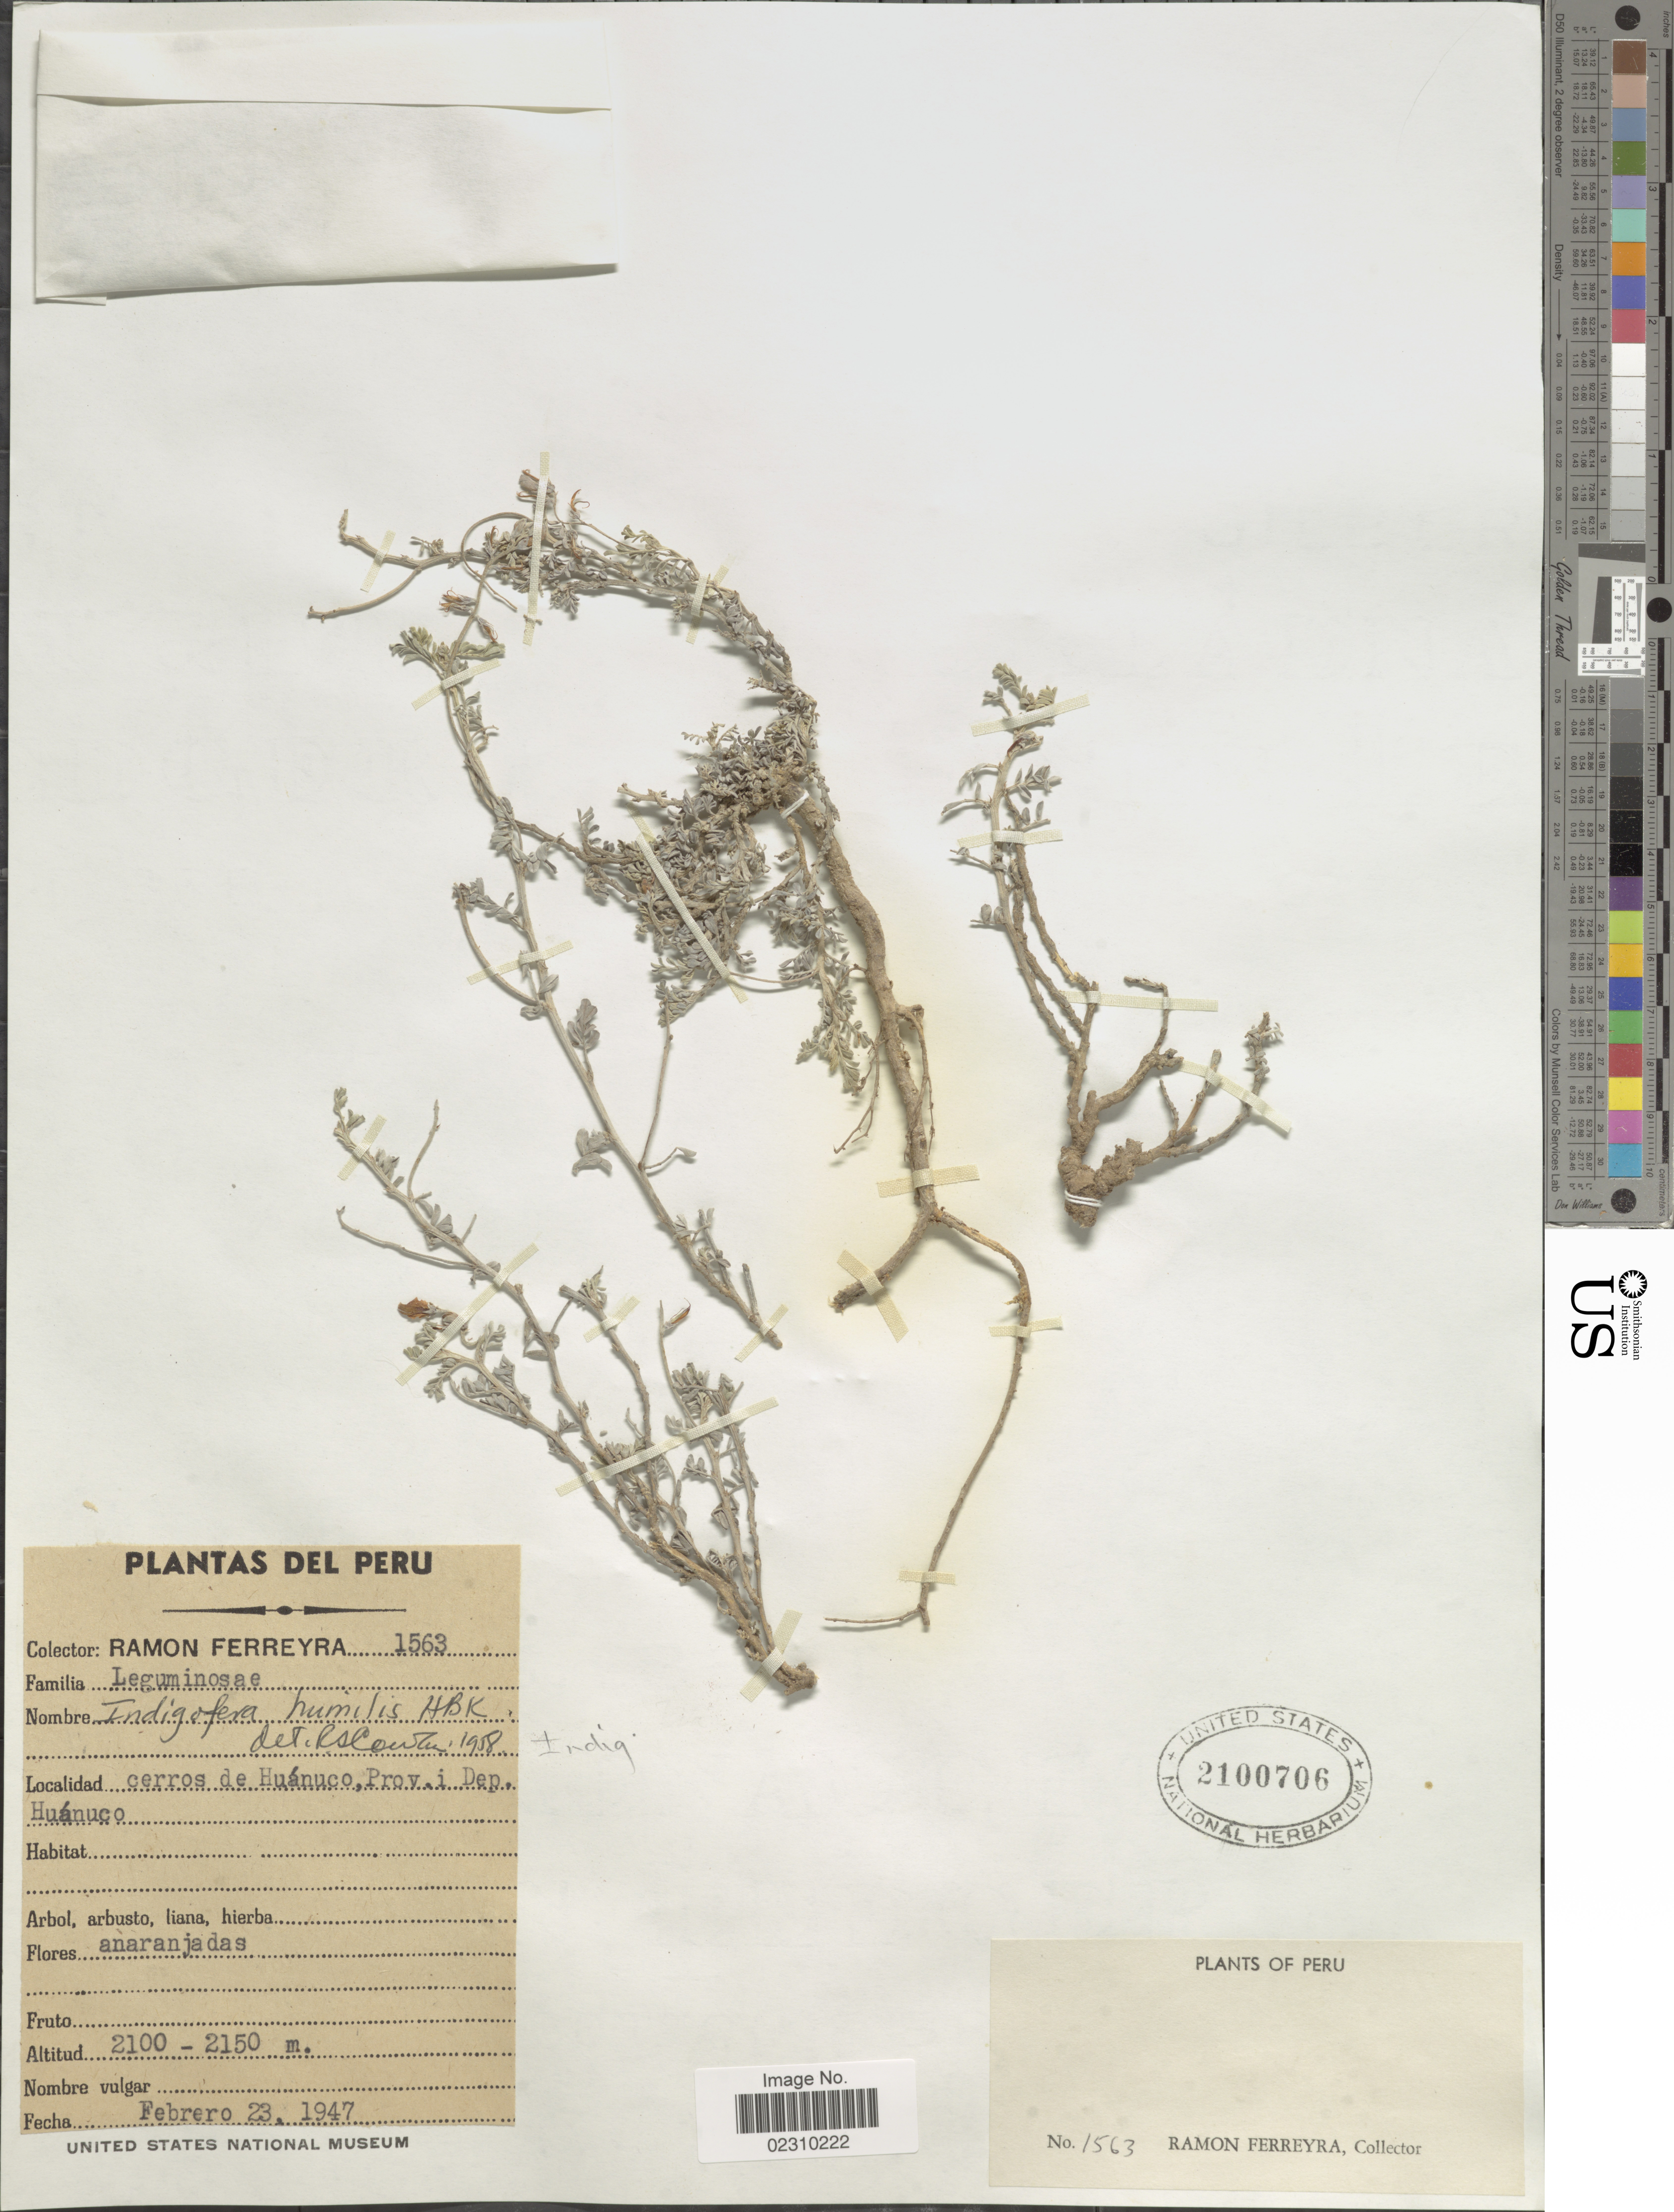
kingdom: Plantae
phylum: Tracheophyta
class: Magnoliopsida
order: Fabales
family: Fabaceae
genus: Indigofera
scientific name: Indigofera humilis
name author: Kunth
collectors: R. A. Ferreyra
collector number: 1563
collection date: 1947-02-23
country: Peru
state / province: Huánuco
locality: Cerros de Huanuco, Prov. i. Dep. Huanuco.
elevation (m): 2100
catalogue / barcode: US 2100706